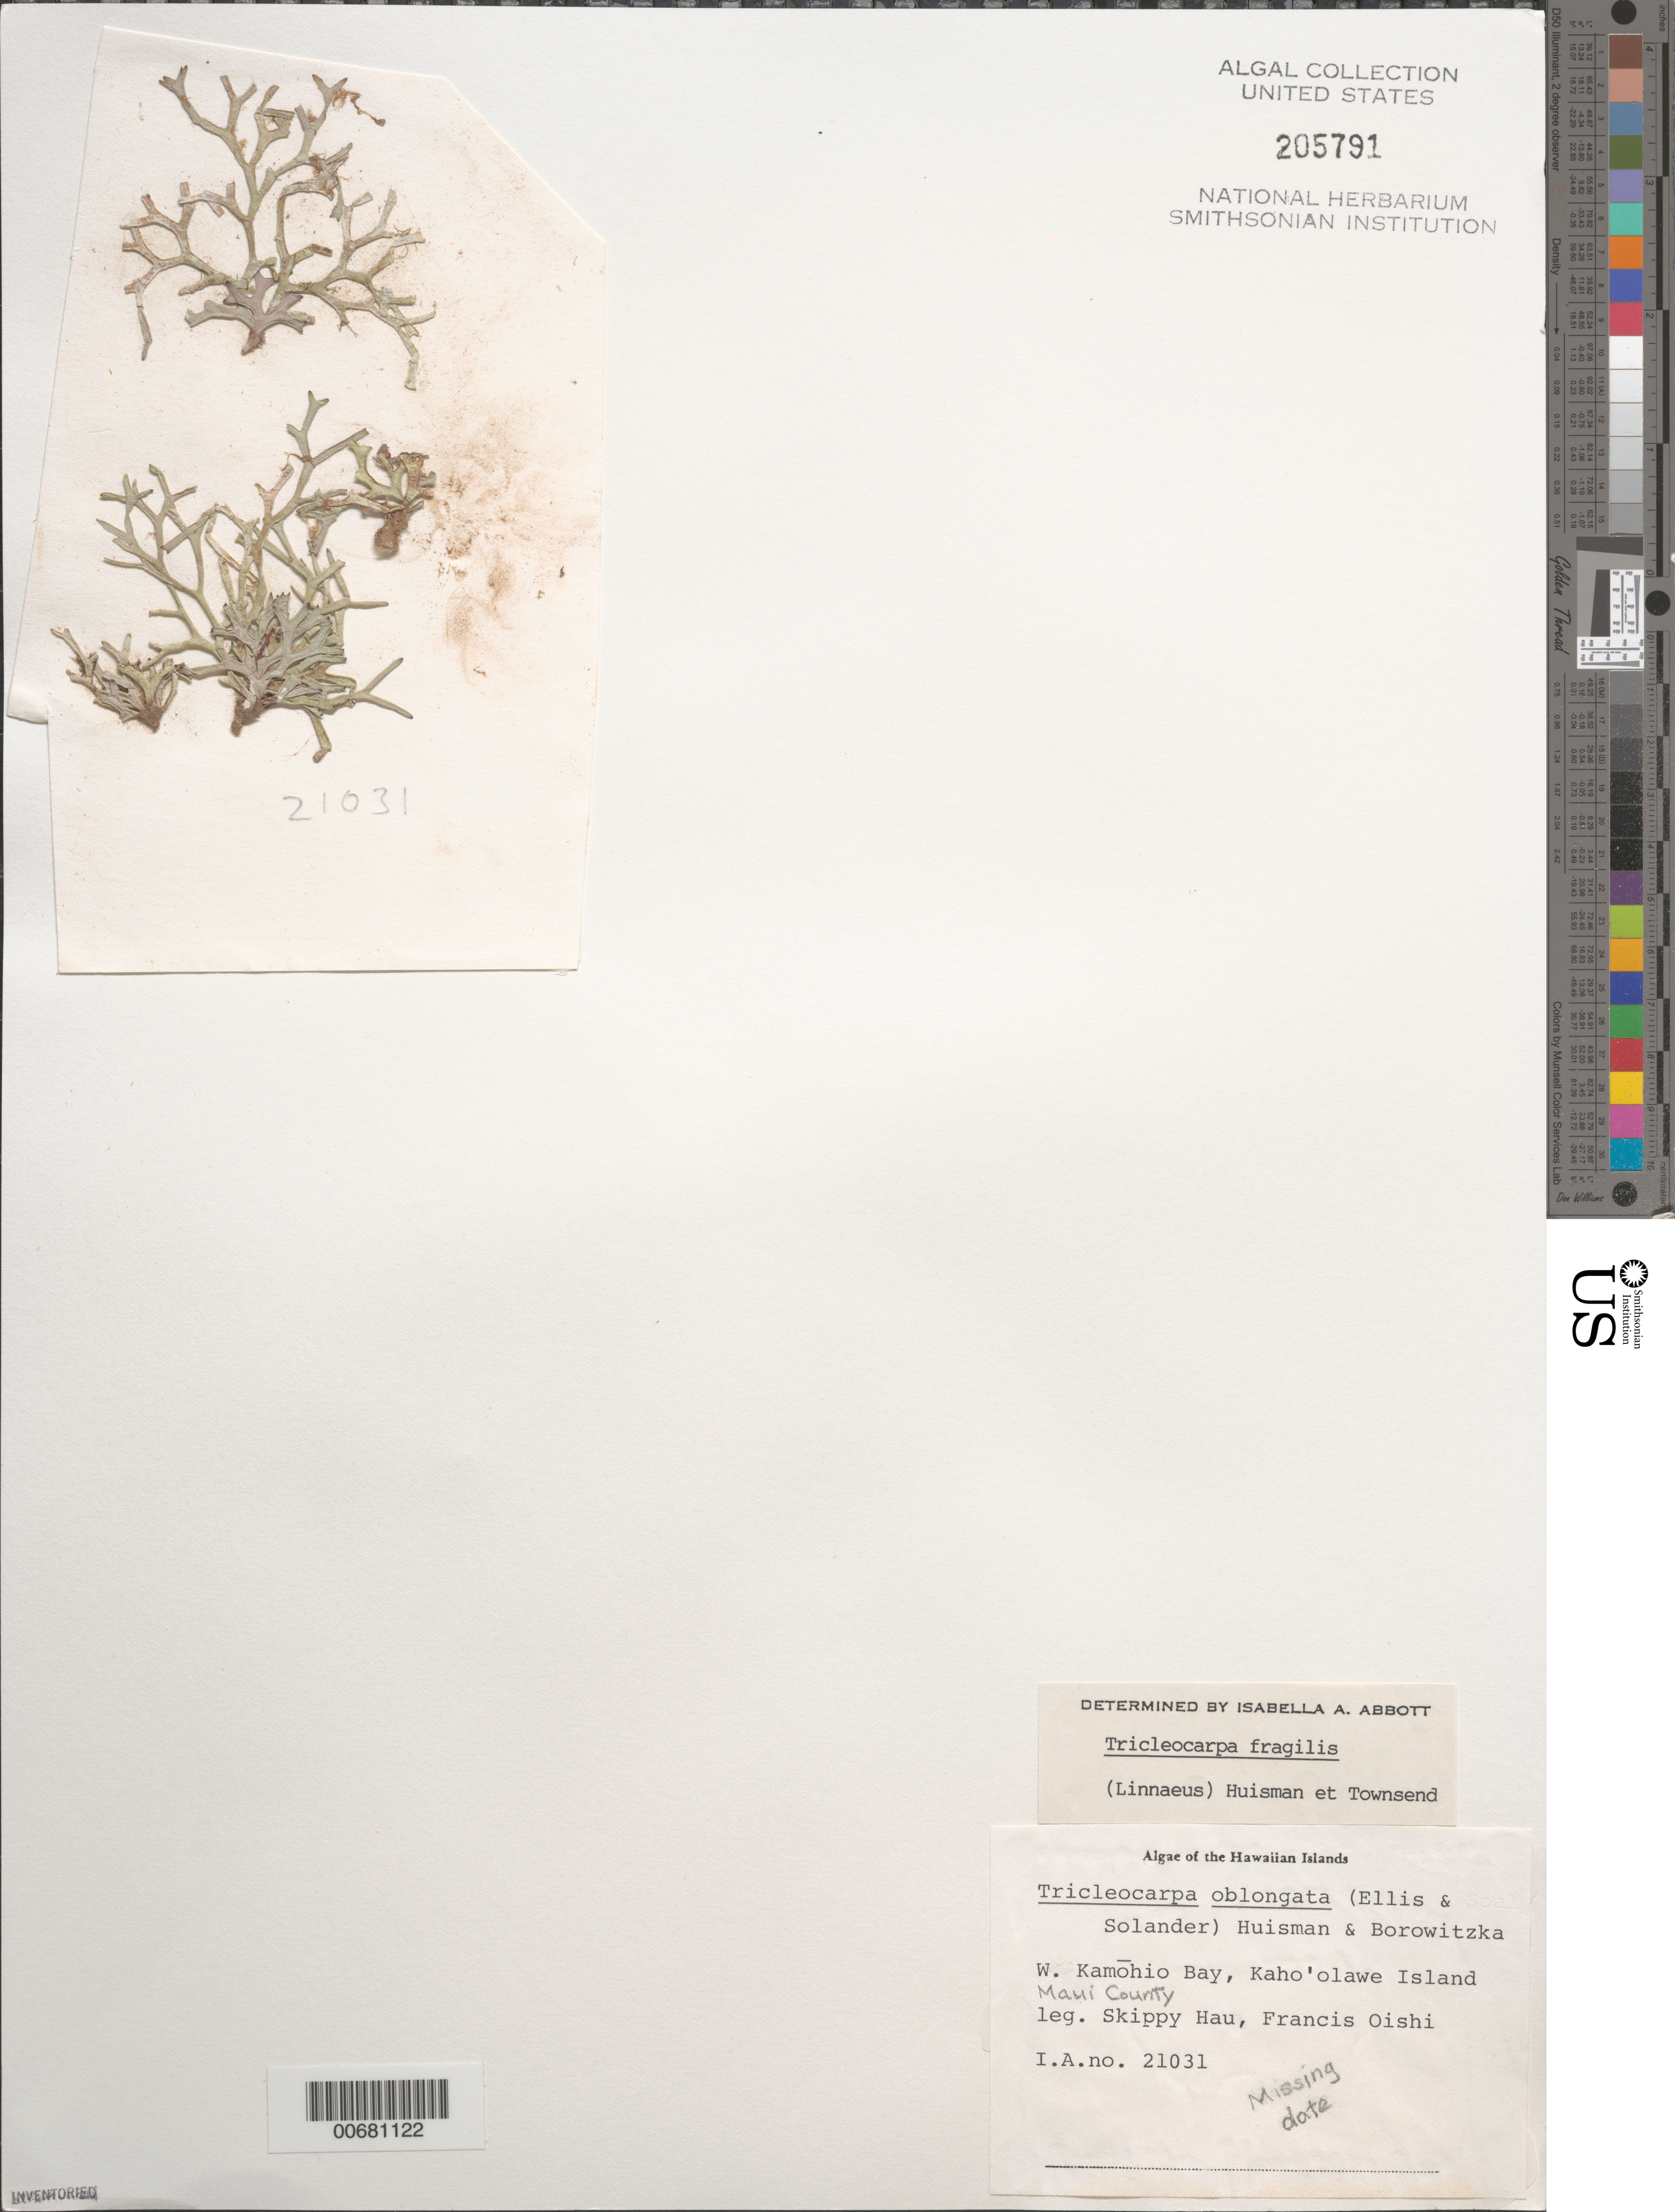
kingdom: Plantae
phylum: Rhodophyta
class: Florideophyceae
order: Nemaliales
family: Galaxauraceae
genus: Tricleocarpa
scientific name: Tricleocarpa fragilis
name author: (L.) Huisman & R.A. Towns.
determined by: Abbott, Isabella A.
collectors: S. Hau & F. Oishi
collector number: IAA 21031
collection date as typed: missing date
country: United States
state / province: Hawaii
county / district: Maui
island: Kaho'olawe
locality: West Kamohio Bay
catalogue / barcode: US 205791